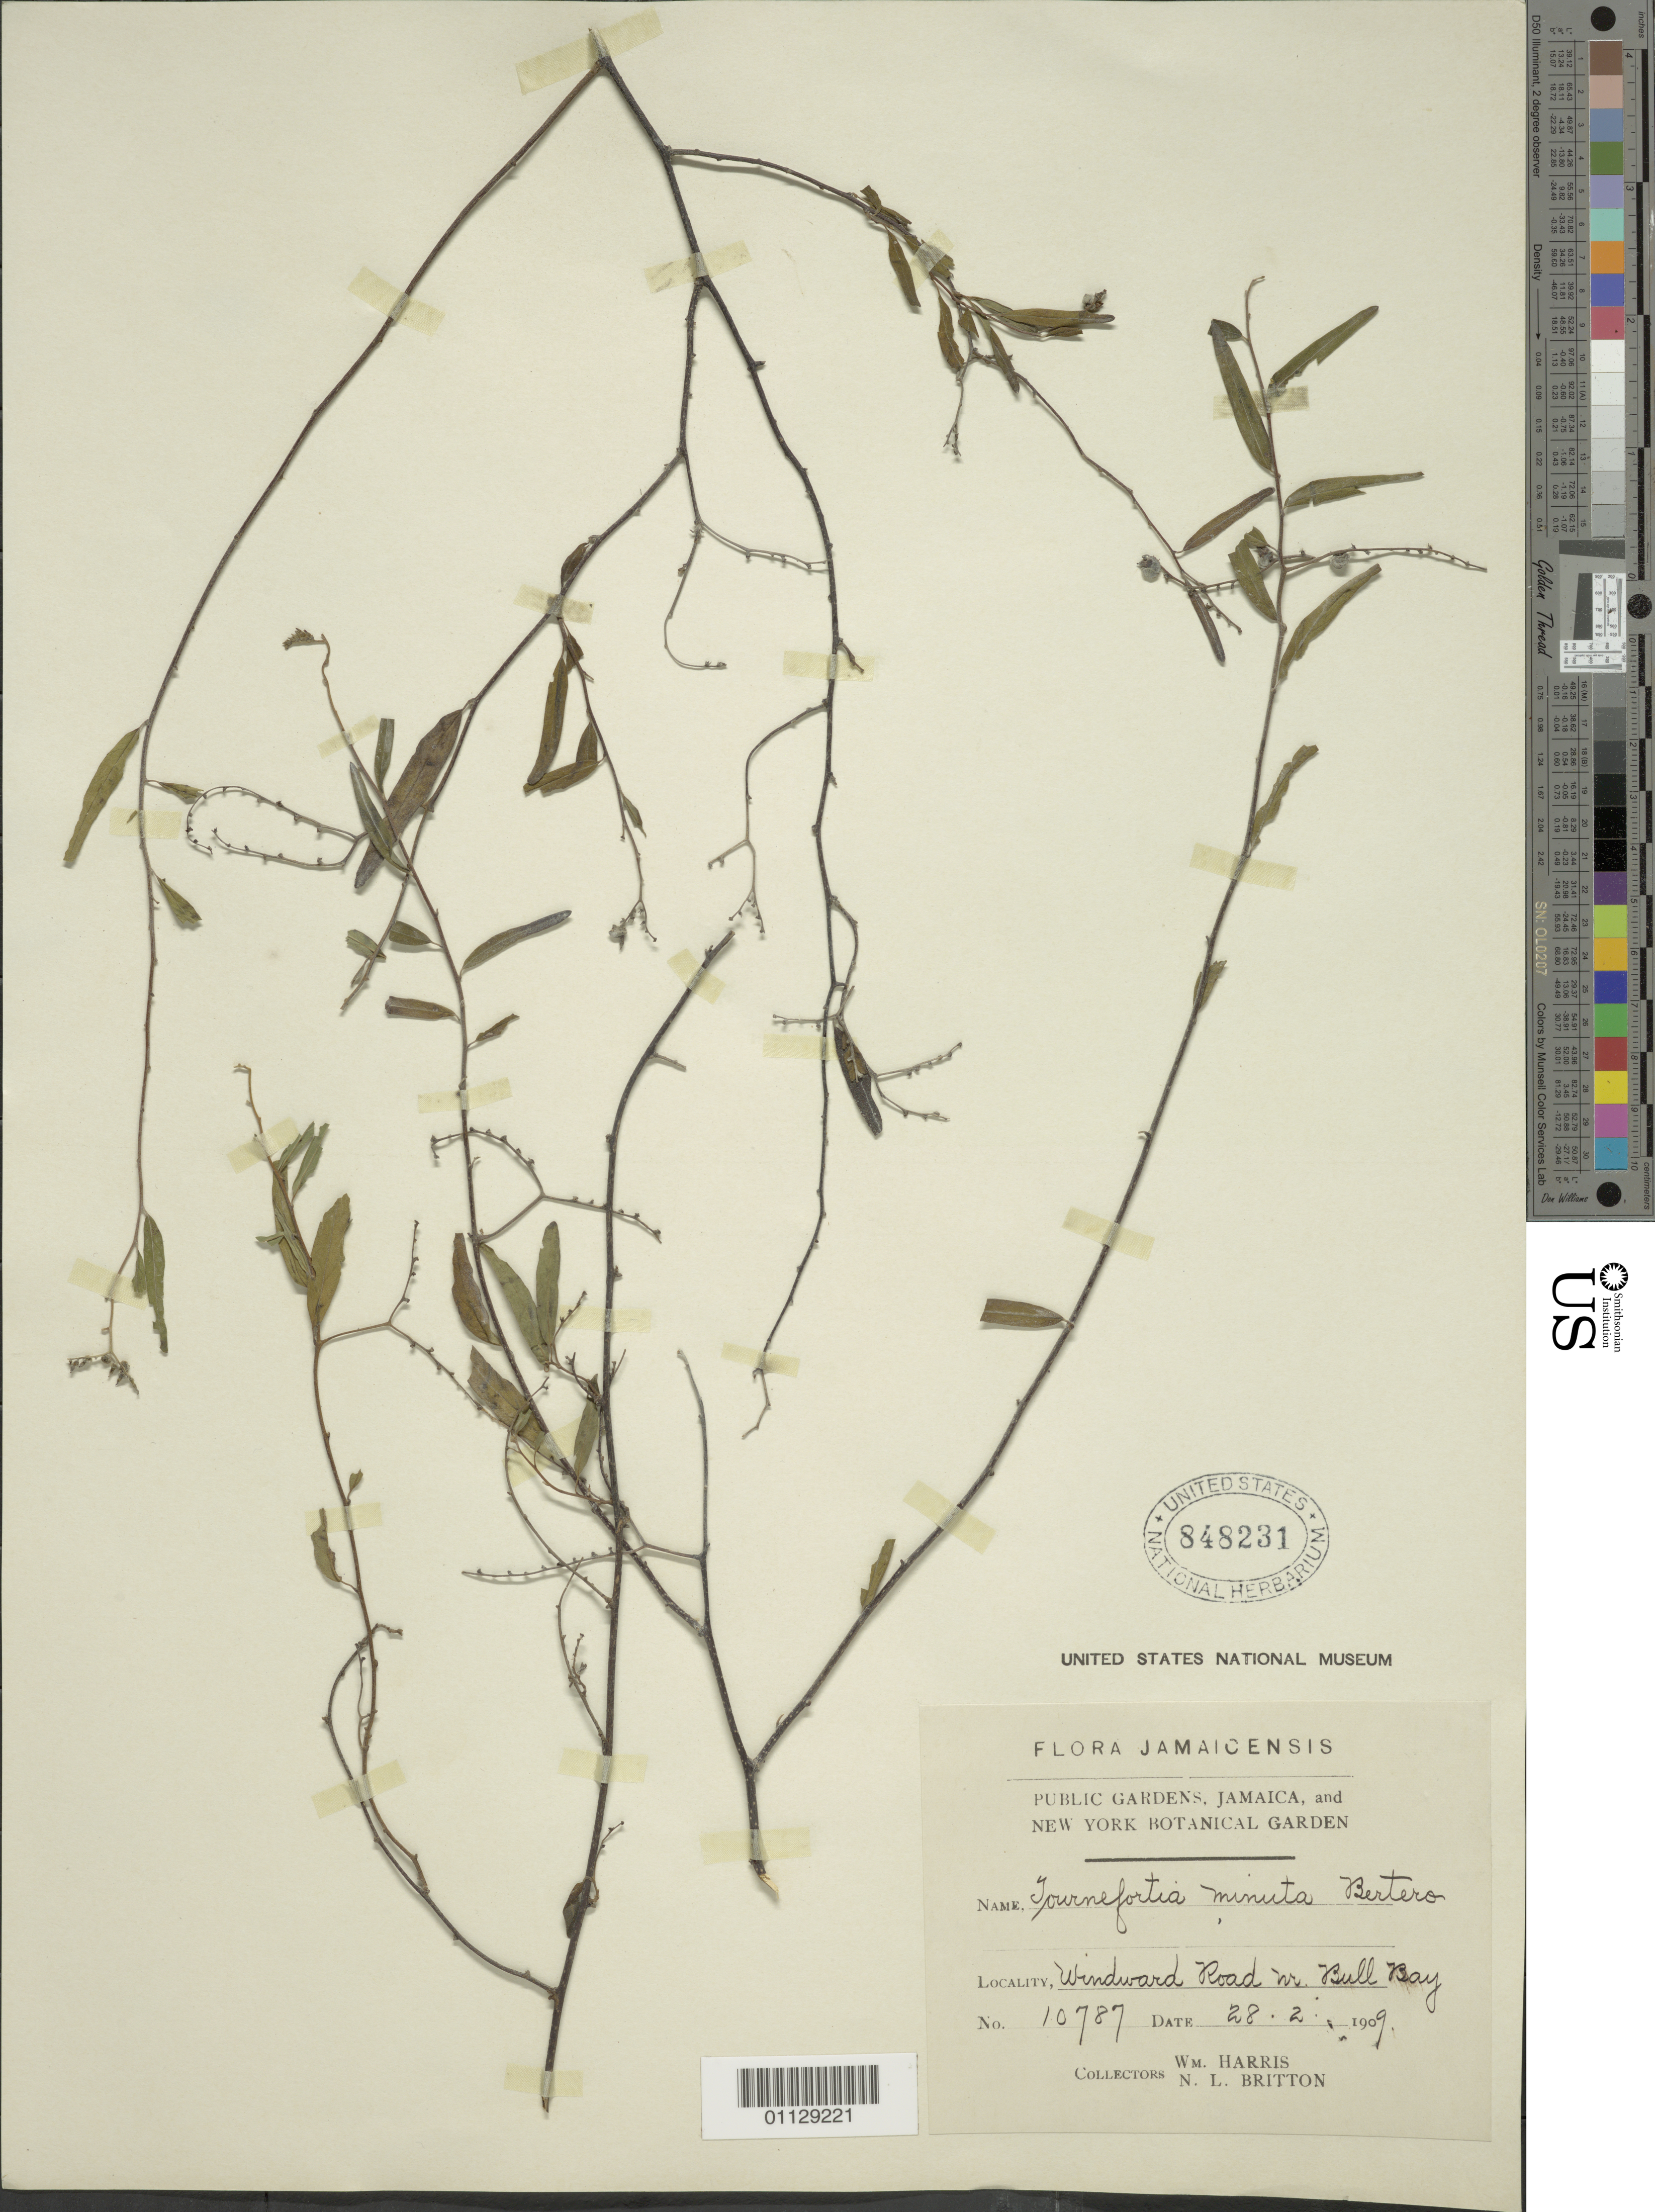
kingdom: Plantae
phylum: Tracheophyta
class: Magnoliopsida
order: Boraginales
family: Heliotropiaceae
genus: Tournefortia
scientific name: Tournefortia minuta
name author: Bertero ex Spreng.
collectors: W. Harris & N. Britton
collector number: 10787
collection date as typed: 28 Feb 1909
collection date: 1909-02-28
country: Jamaica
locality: Windwand Road near Bull Bay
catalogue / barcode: US 848231